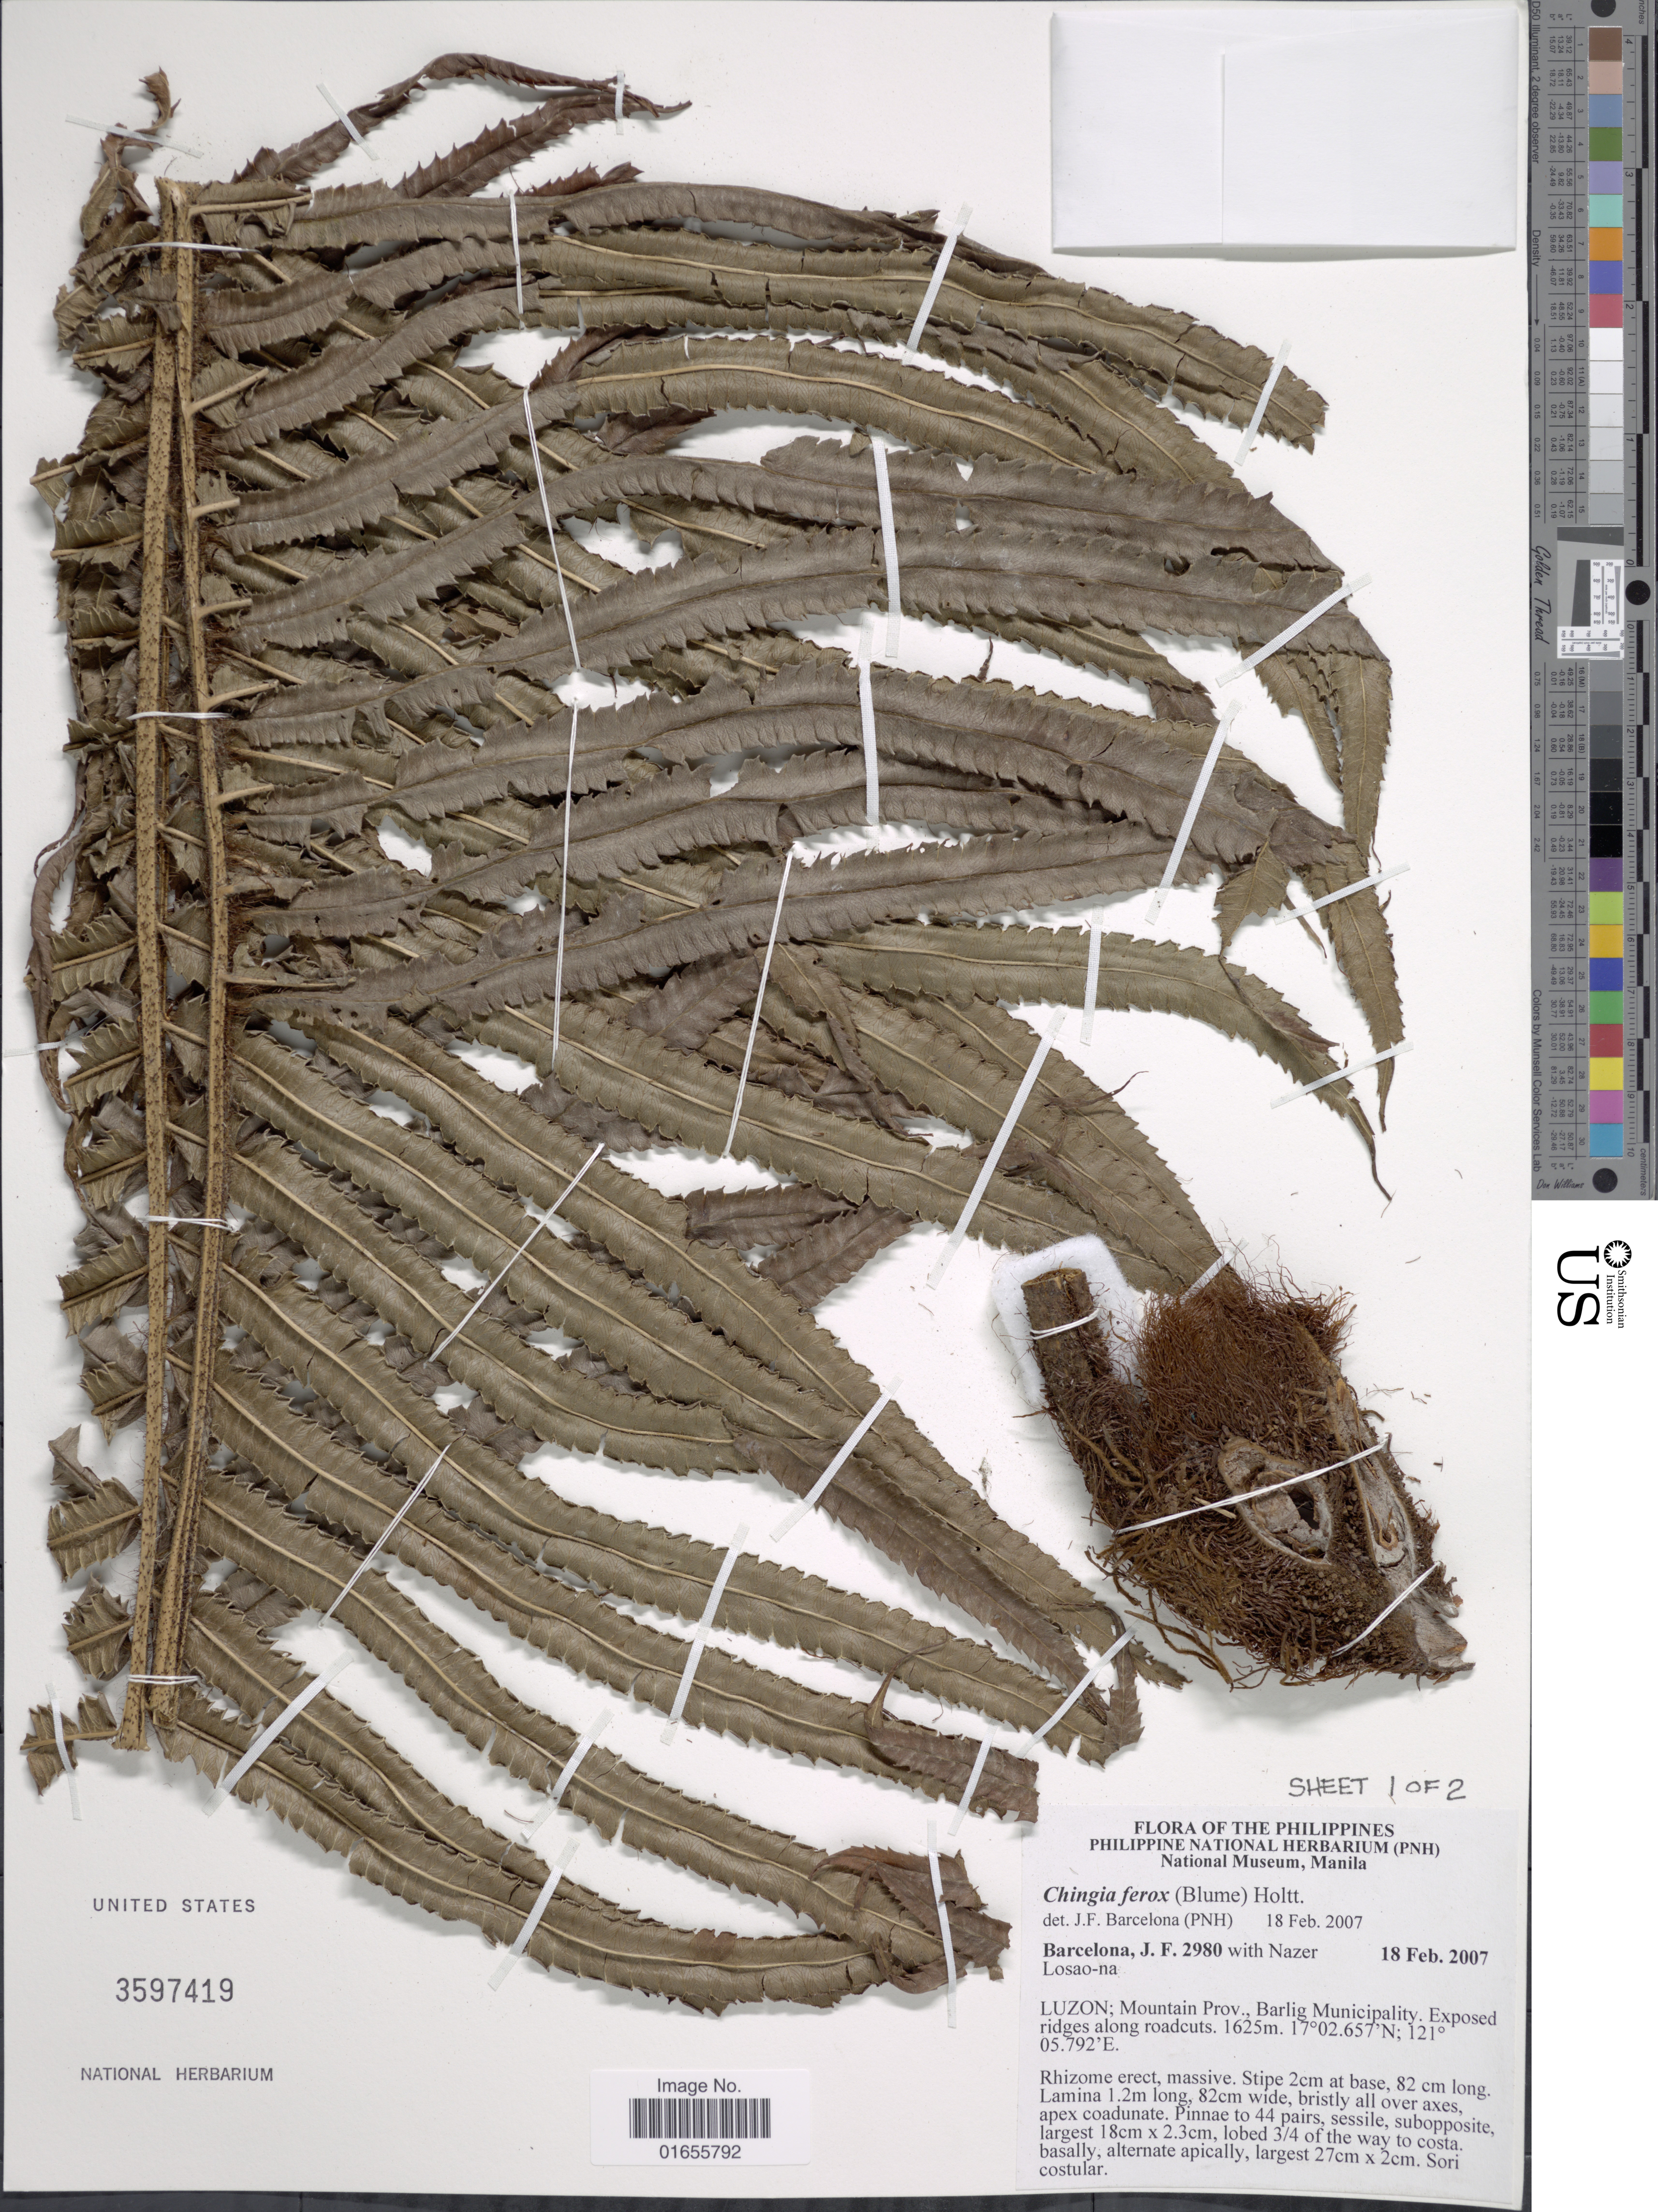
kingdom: Plantae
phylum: Tracheophyta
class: Polypodiopsida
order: Polypodiales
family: Thelypteridaceae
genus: Chingia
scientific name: Chingia ferox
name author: (Blume) Holttum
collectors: J. F. Barcelona & N. Losao-na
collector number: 2980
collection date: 2007-02-08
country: Philippines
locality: Luzon; Mountain Prov., Barlig Municipality. Exposed ridges along roadcuts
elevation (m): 1625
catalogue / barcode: US 3597419